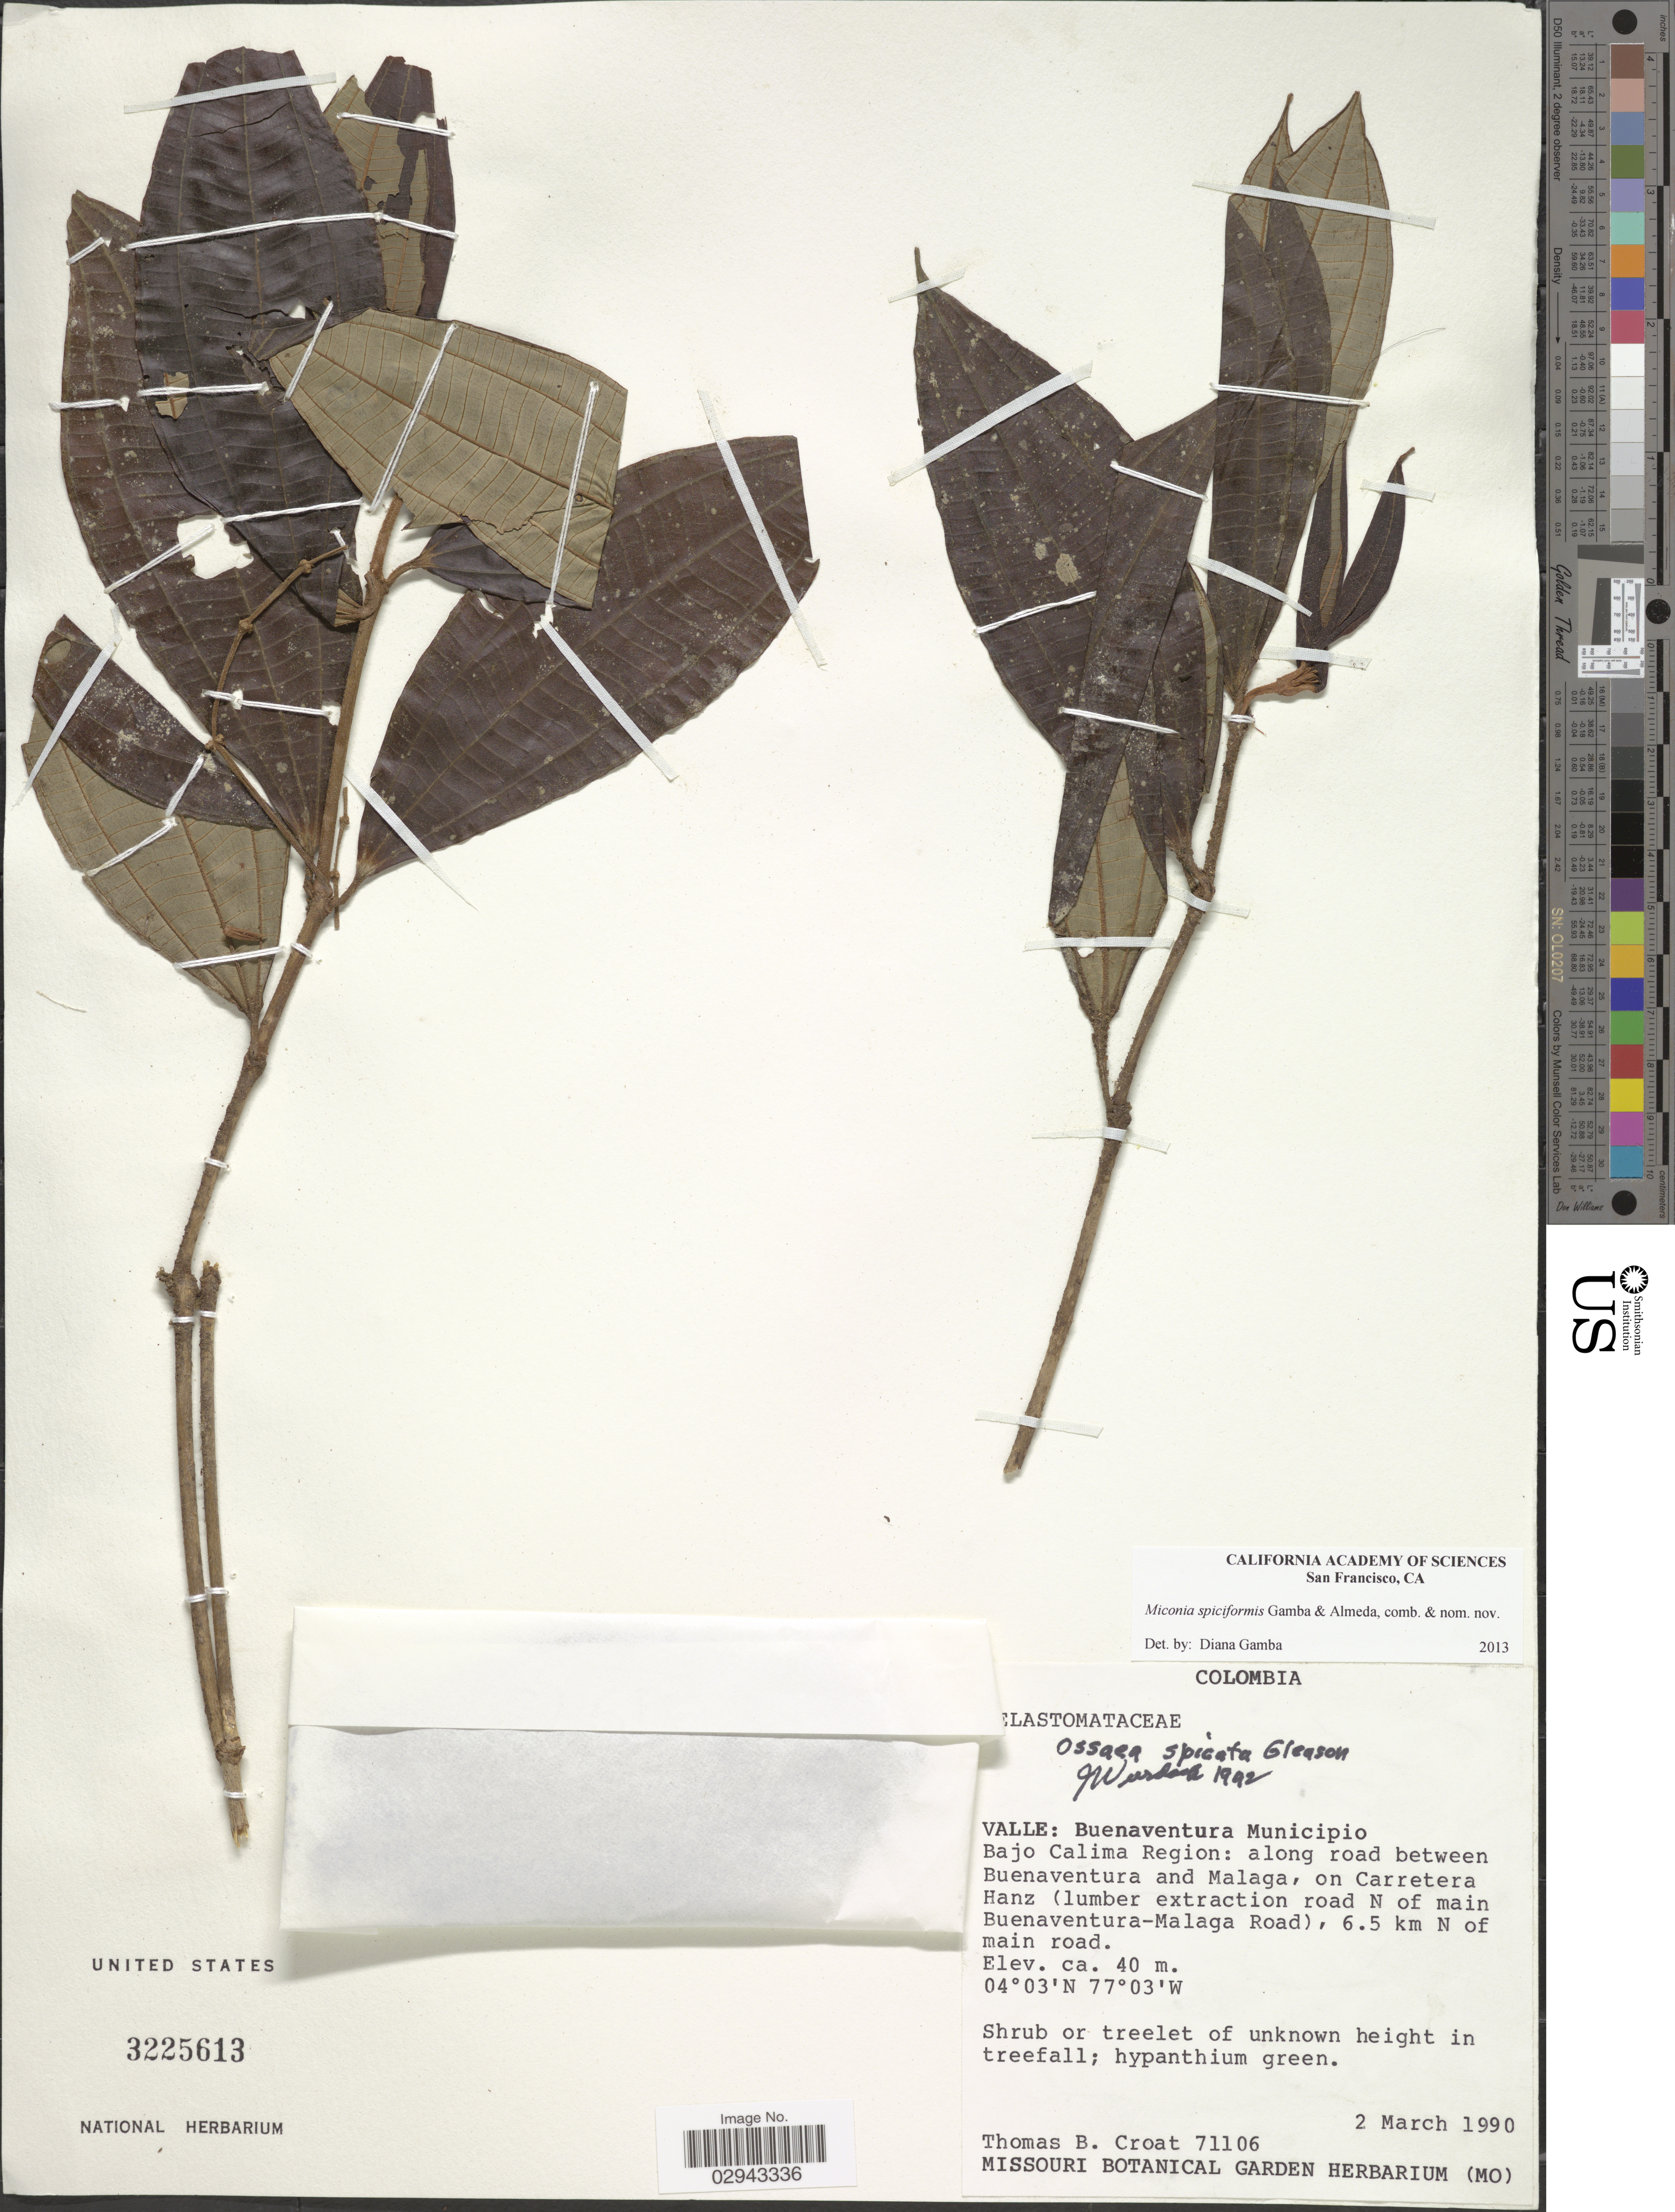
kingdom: Plantae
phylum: Tracheophyta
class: Magnoliopsida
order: Myrtales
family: Melastomataceae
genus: Miconia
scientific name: Miconia spiciformis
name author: Gamba & Almeda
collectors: T. B. Croat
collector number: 71106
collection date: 1990-03-02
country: Colombia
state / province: Valle del Cauca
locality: Buenaventura Municipio. Bajo Calima Region: along road between Buenaventura and Malaga, on Carretera Hanz (lumber extraction road N of main Buenaventura-Malaga Road), 6.5 km N of main road.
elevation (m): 40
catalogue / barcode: US 3225613